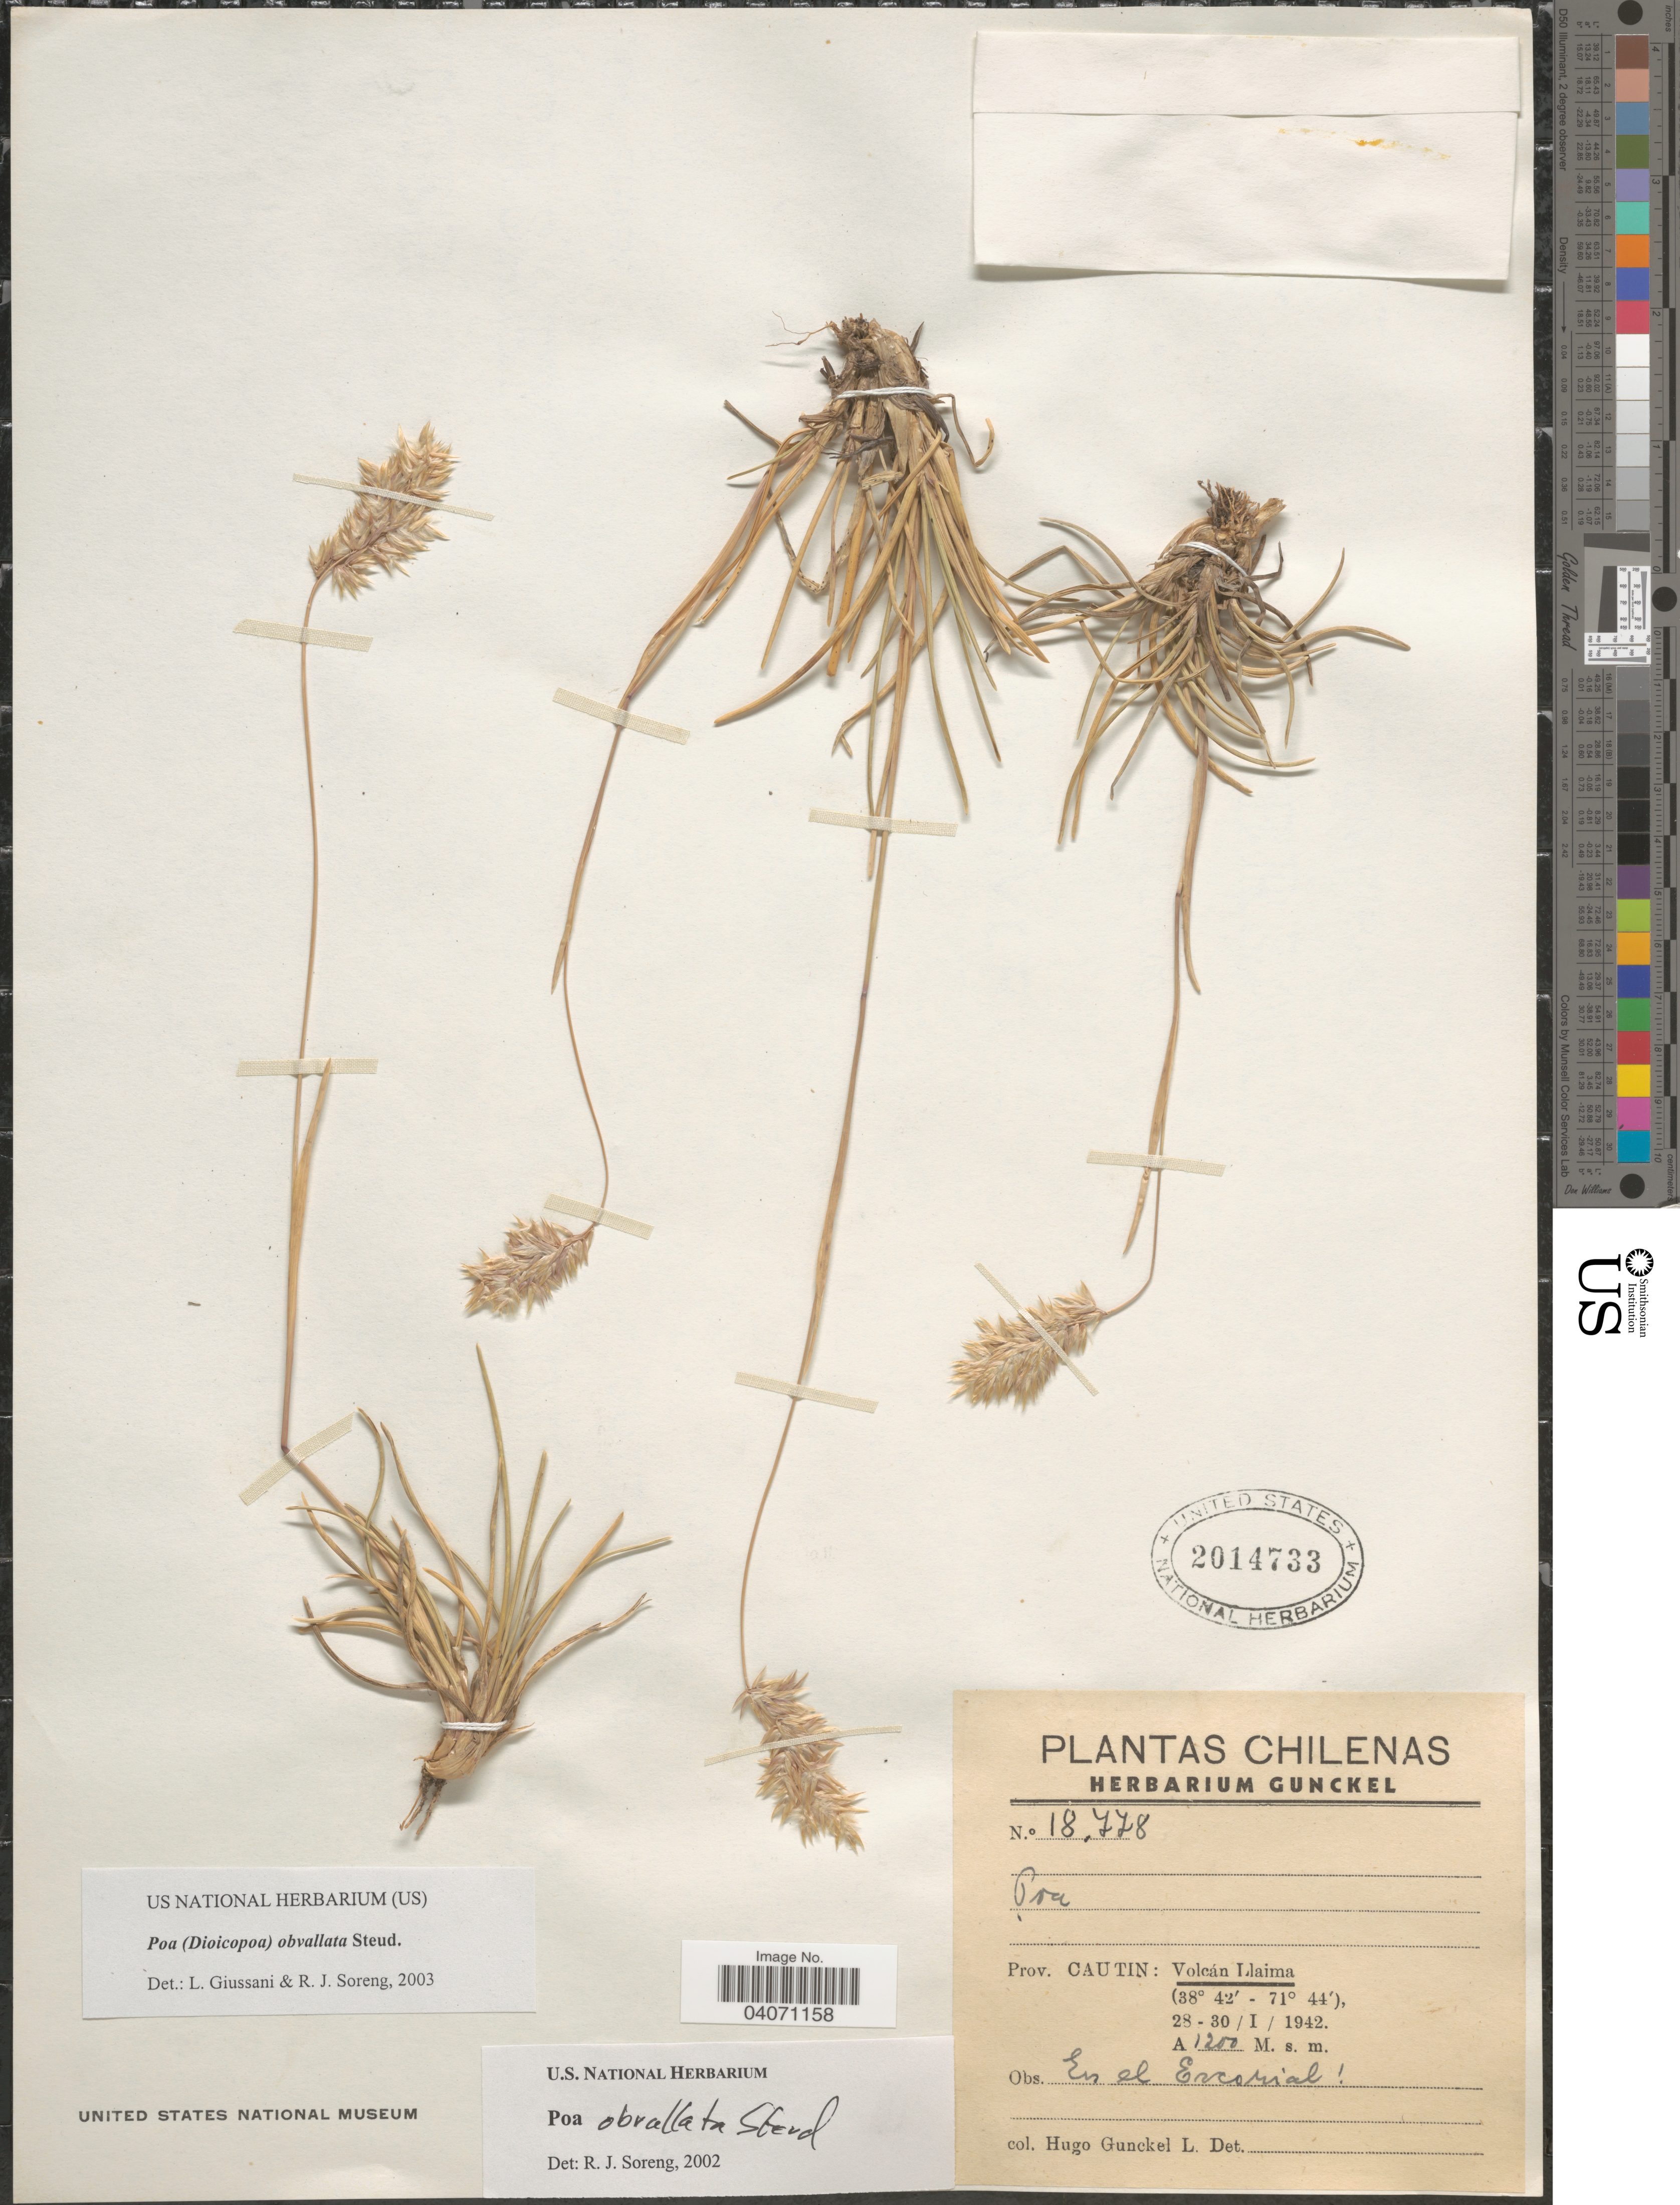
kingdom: Plantae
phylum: Tracheophyta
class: Liliopsida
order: Poales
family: Poaceae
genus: Poa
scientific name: Poa obvallata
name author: Steud.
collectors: H. Gunckel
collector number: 18778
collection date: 1942-01-28/1942-01-30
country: Chile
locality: Prov. Cautin: Volcán Llaima.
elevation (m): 1200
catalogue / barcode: US 2014733